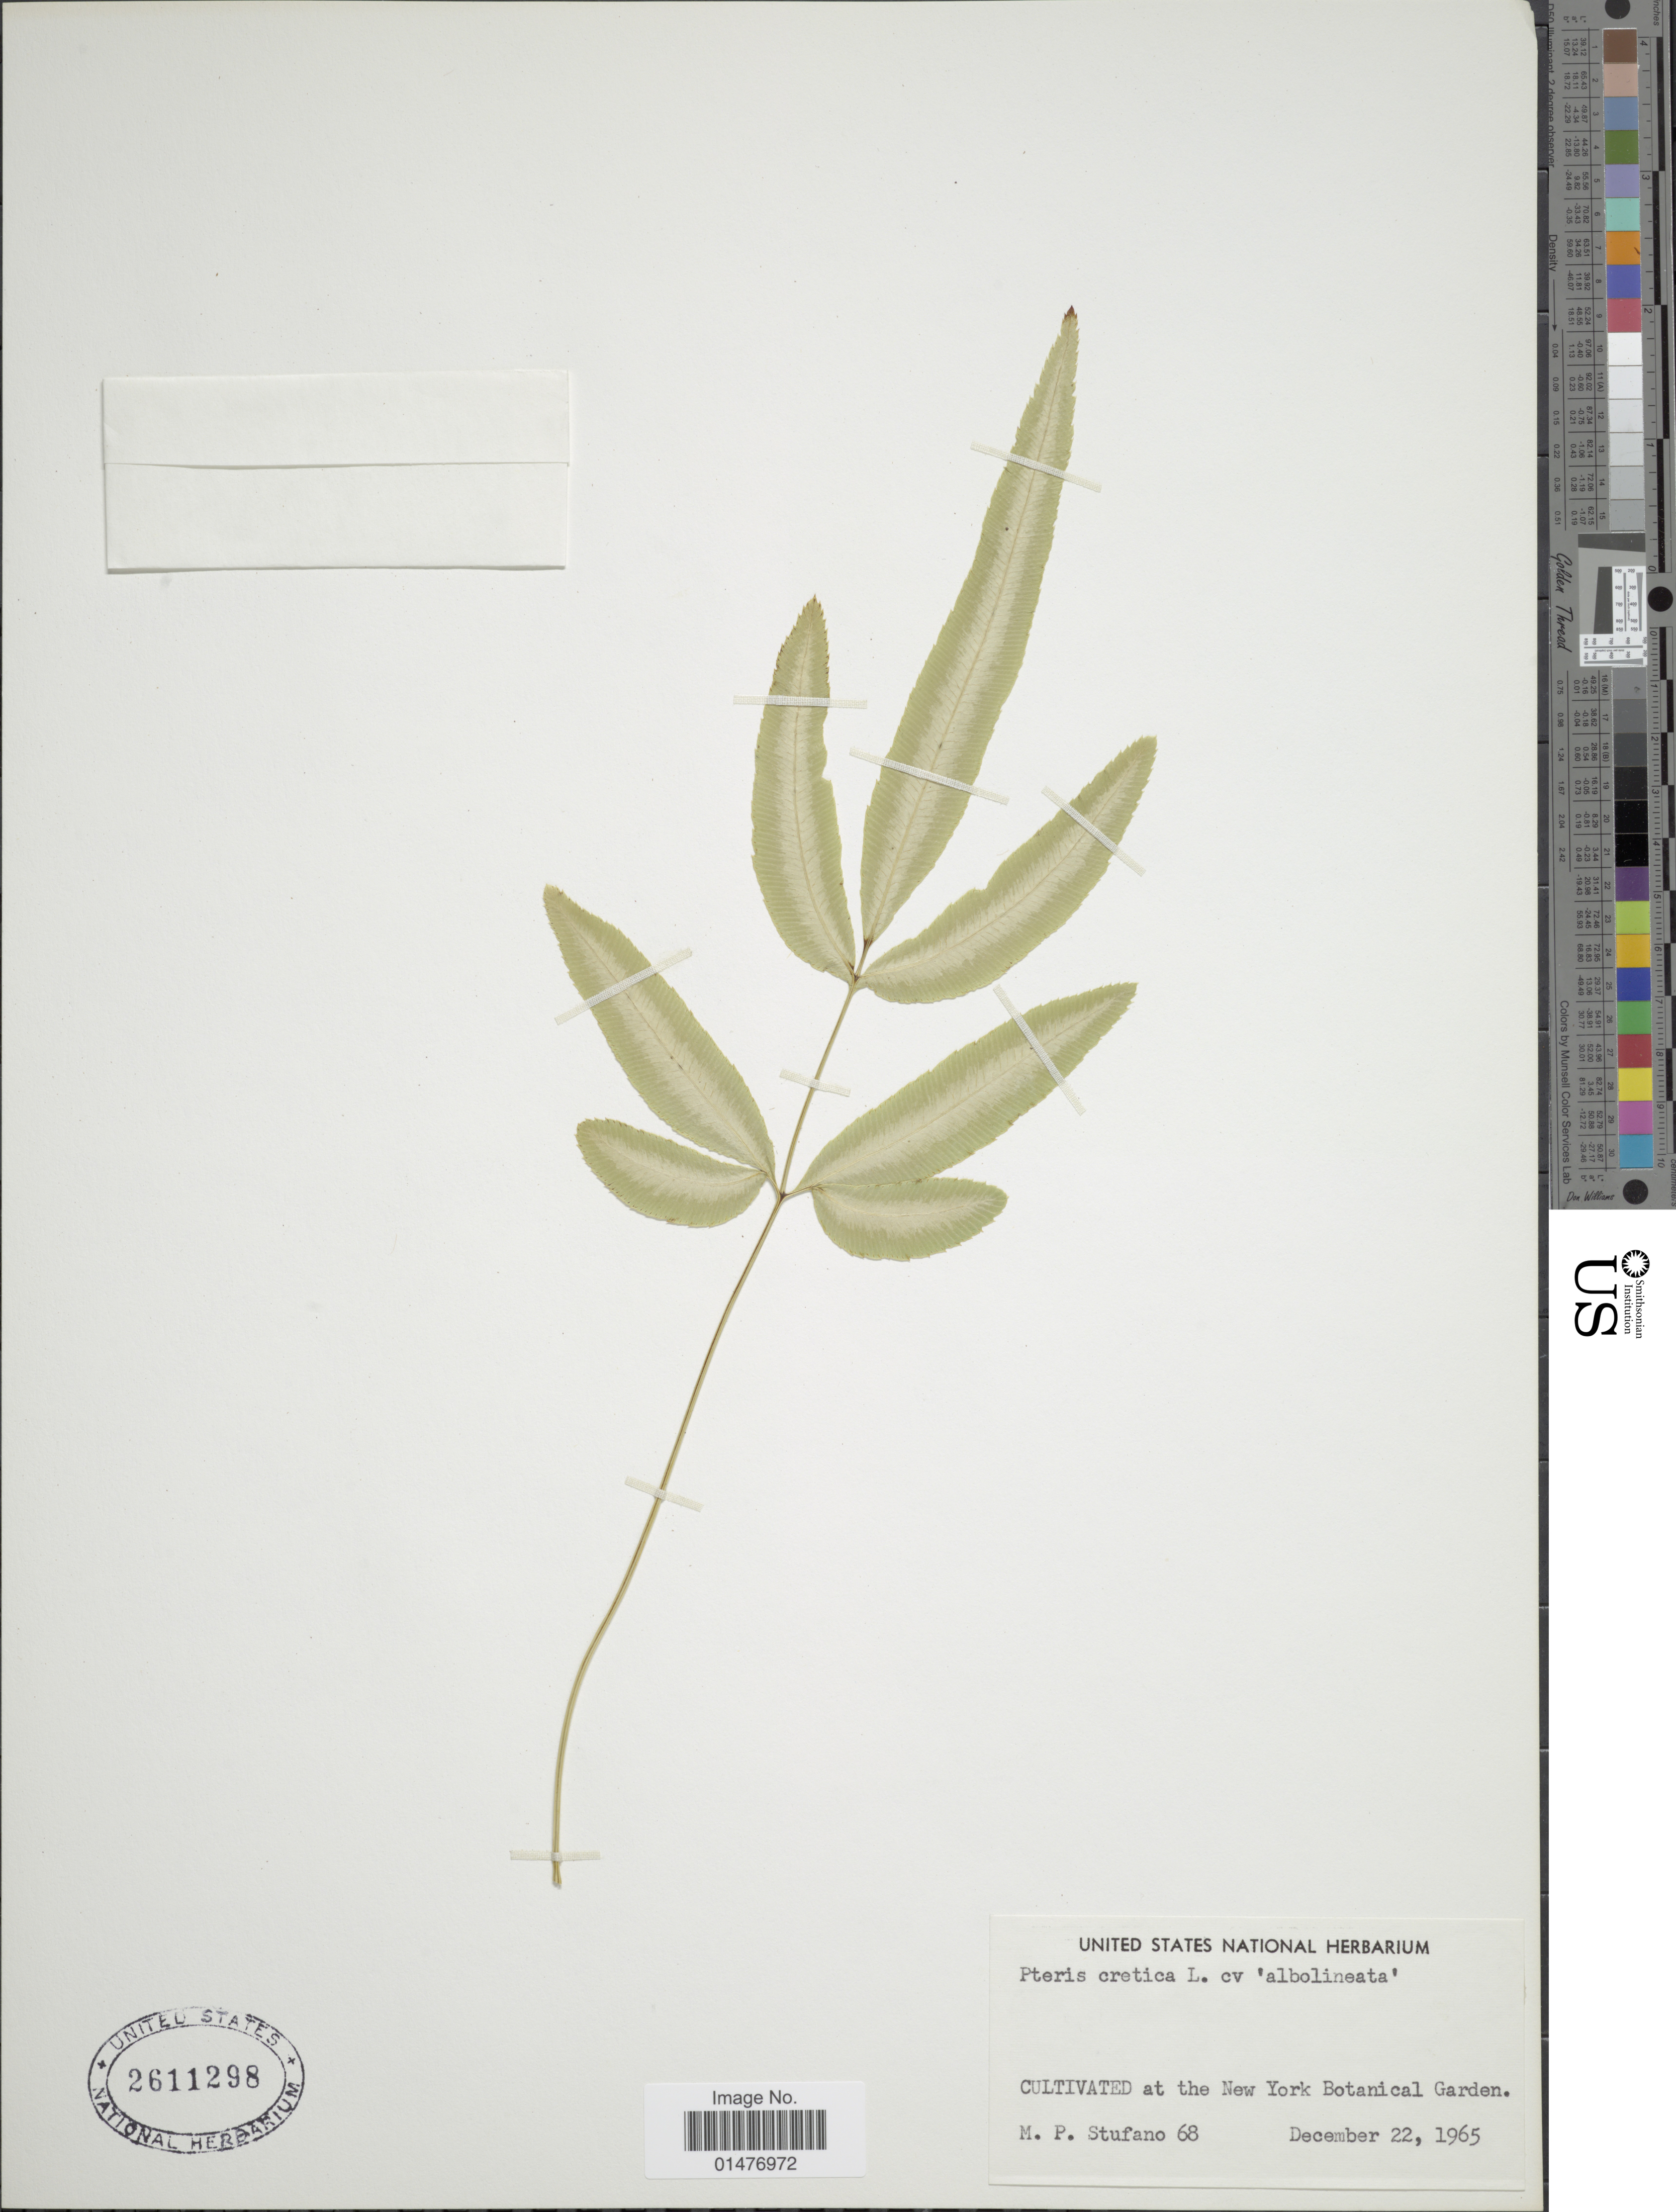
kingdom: Plantae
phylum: Tracheophyta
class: Polypodiopsida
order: Polypodiales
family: Pteridaceae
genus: Pteris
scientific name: Pteris cretica var. albolineata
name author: Hook.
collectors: M. Stufano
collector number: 68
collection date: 1965-12-22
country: United States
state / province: New York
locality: Cultivated at the New York Botanical Garden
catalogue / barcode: US 2235422